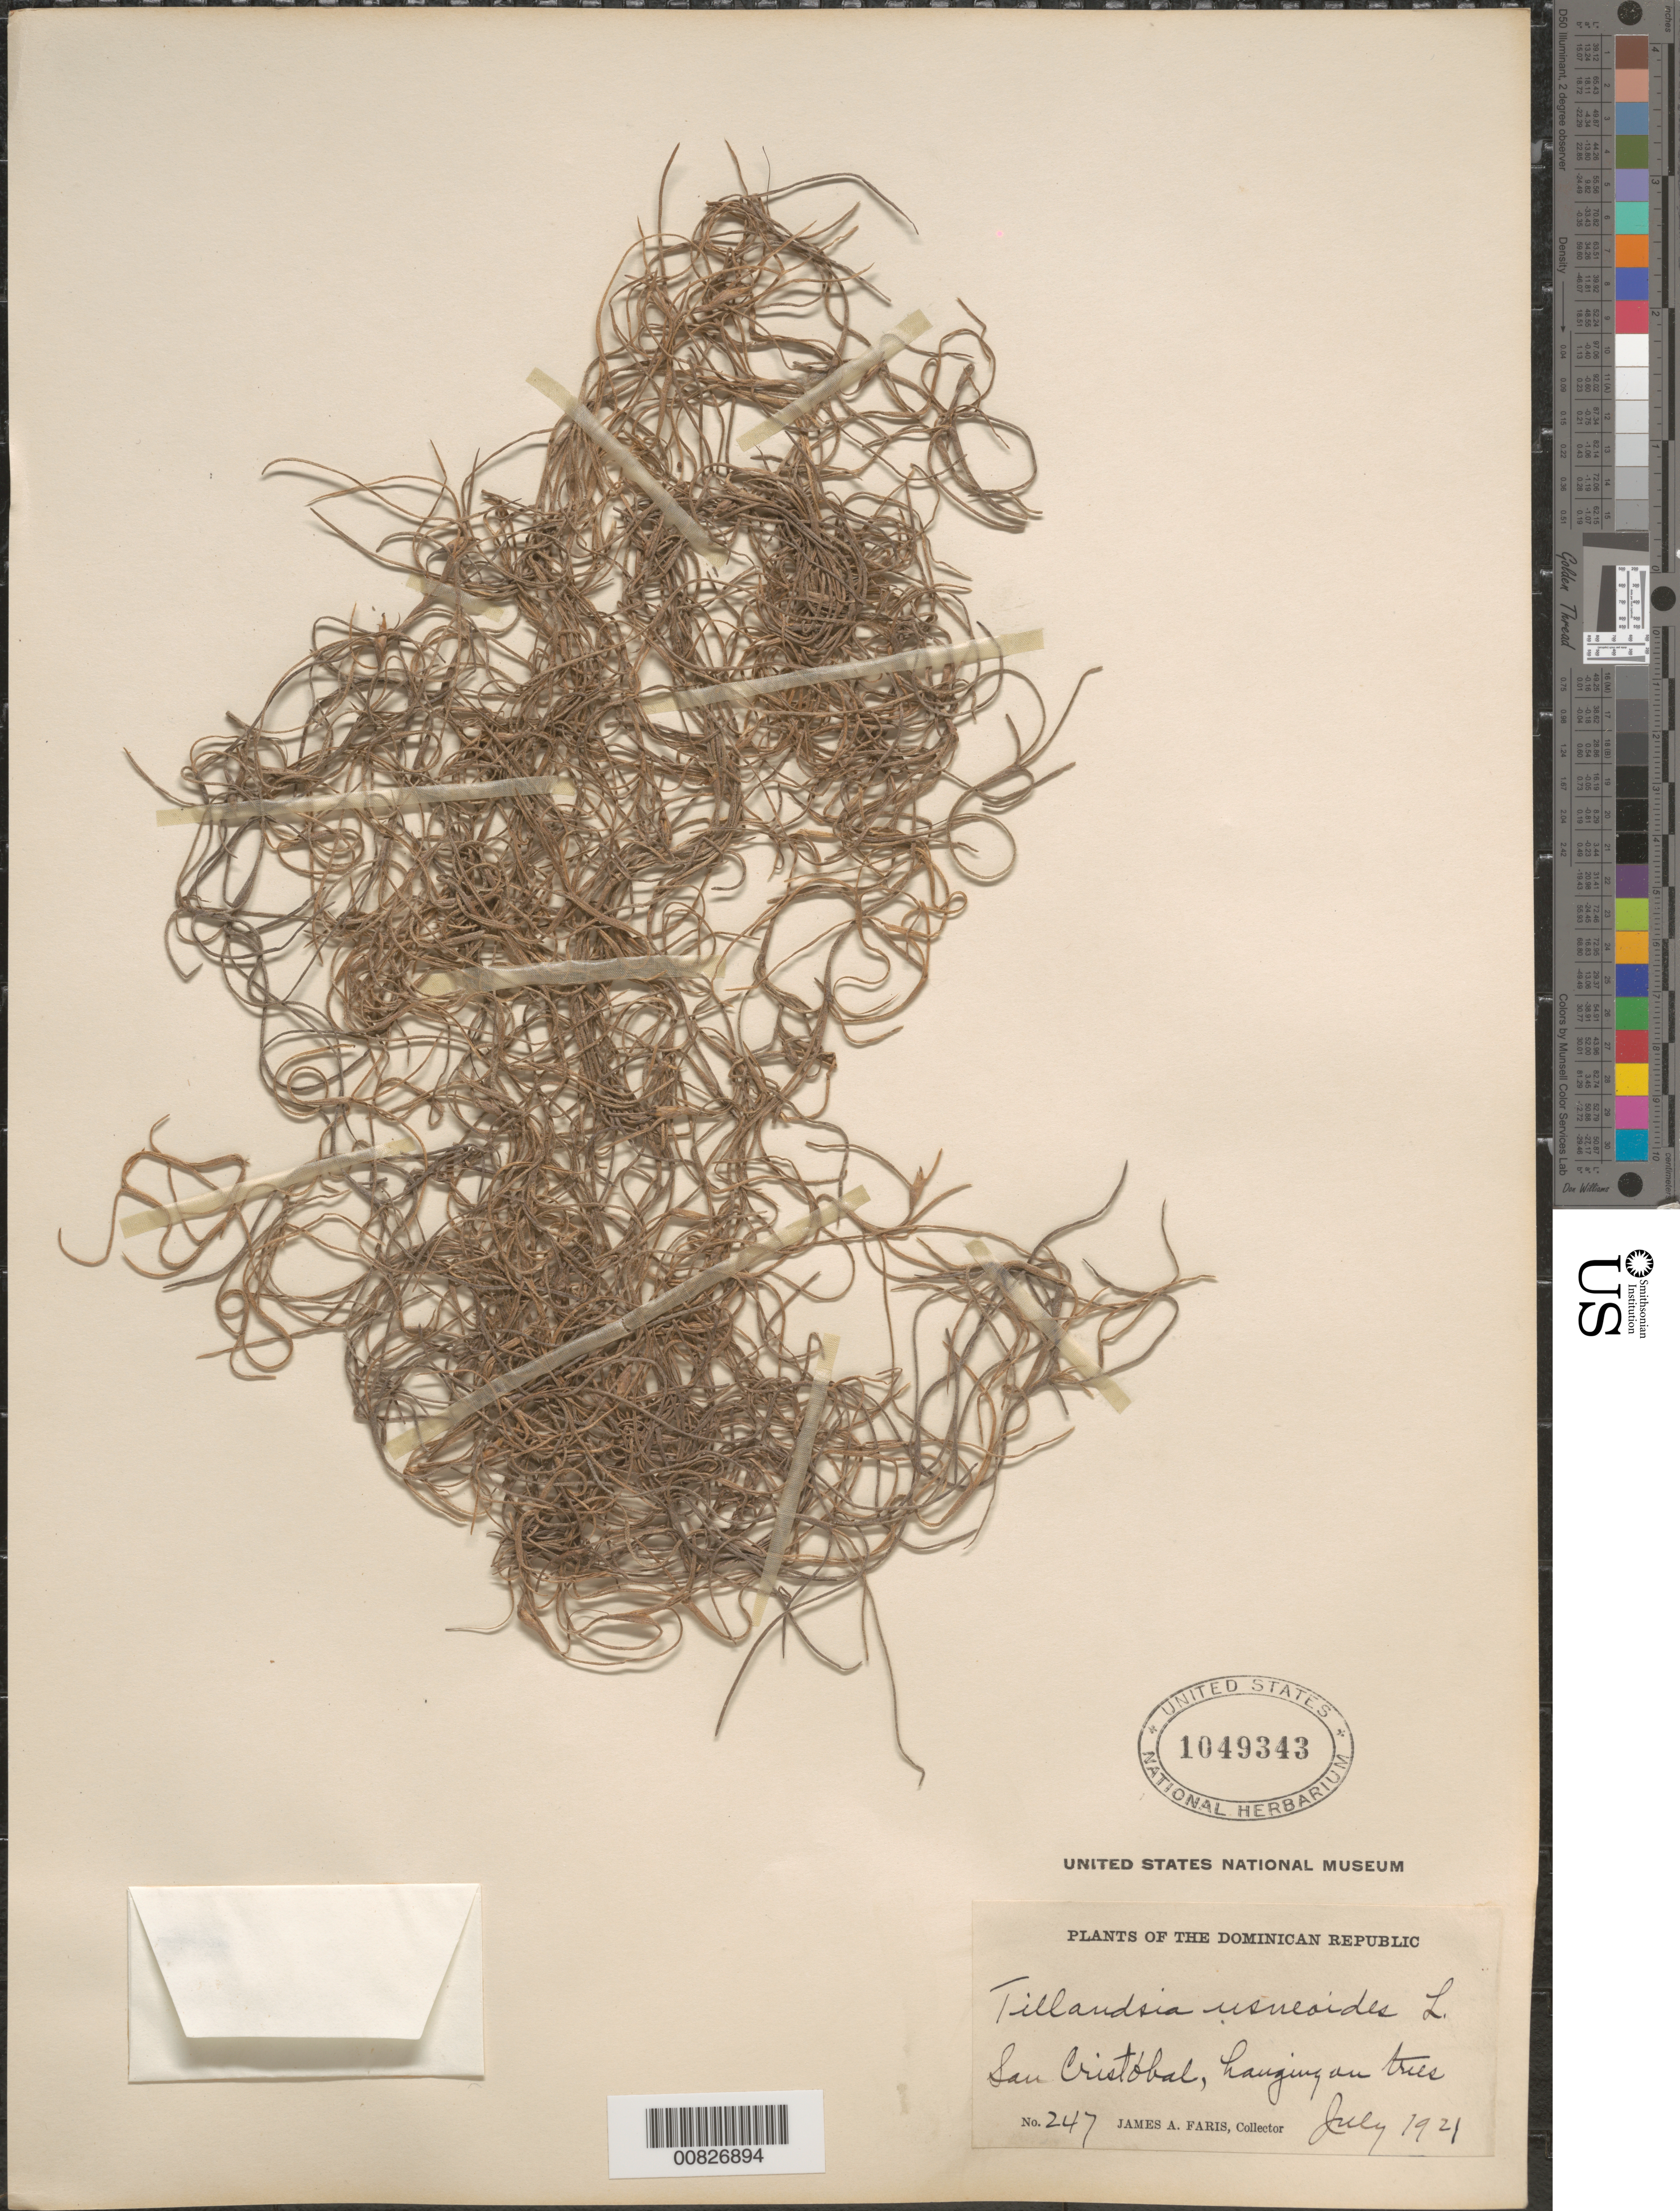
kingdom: Plantae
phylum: Tracheophyta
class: Liliopsida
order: Poales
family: Bromeliaceae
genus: Tillandsia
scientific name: Tillandsia usneoides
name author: (L.) L.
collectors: J. Faris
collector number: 247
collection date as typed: Jul 1921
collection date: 1921-07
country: Dominican Republic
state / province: San Cristóbal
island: Hispaniola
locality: San Cristóbal.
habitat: Hanging on trees.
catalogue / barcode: US 1049343